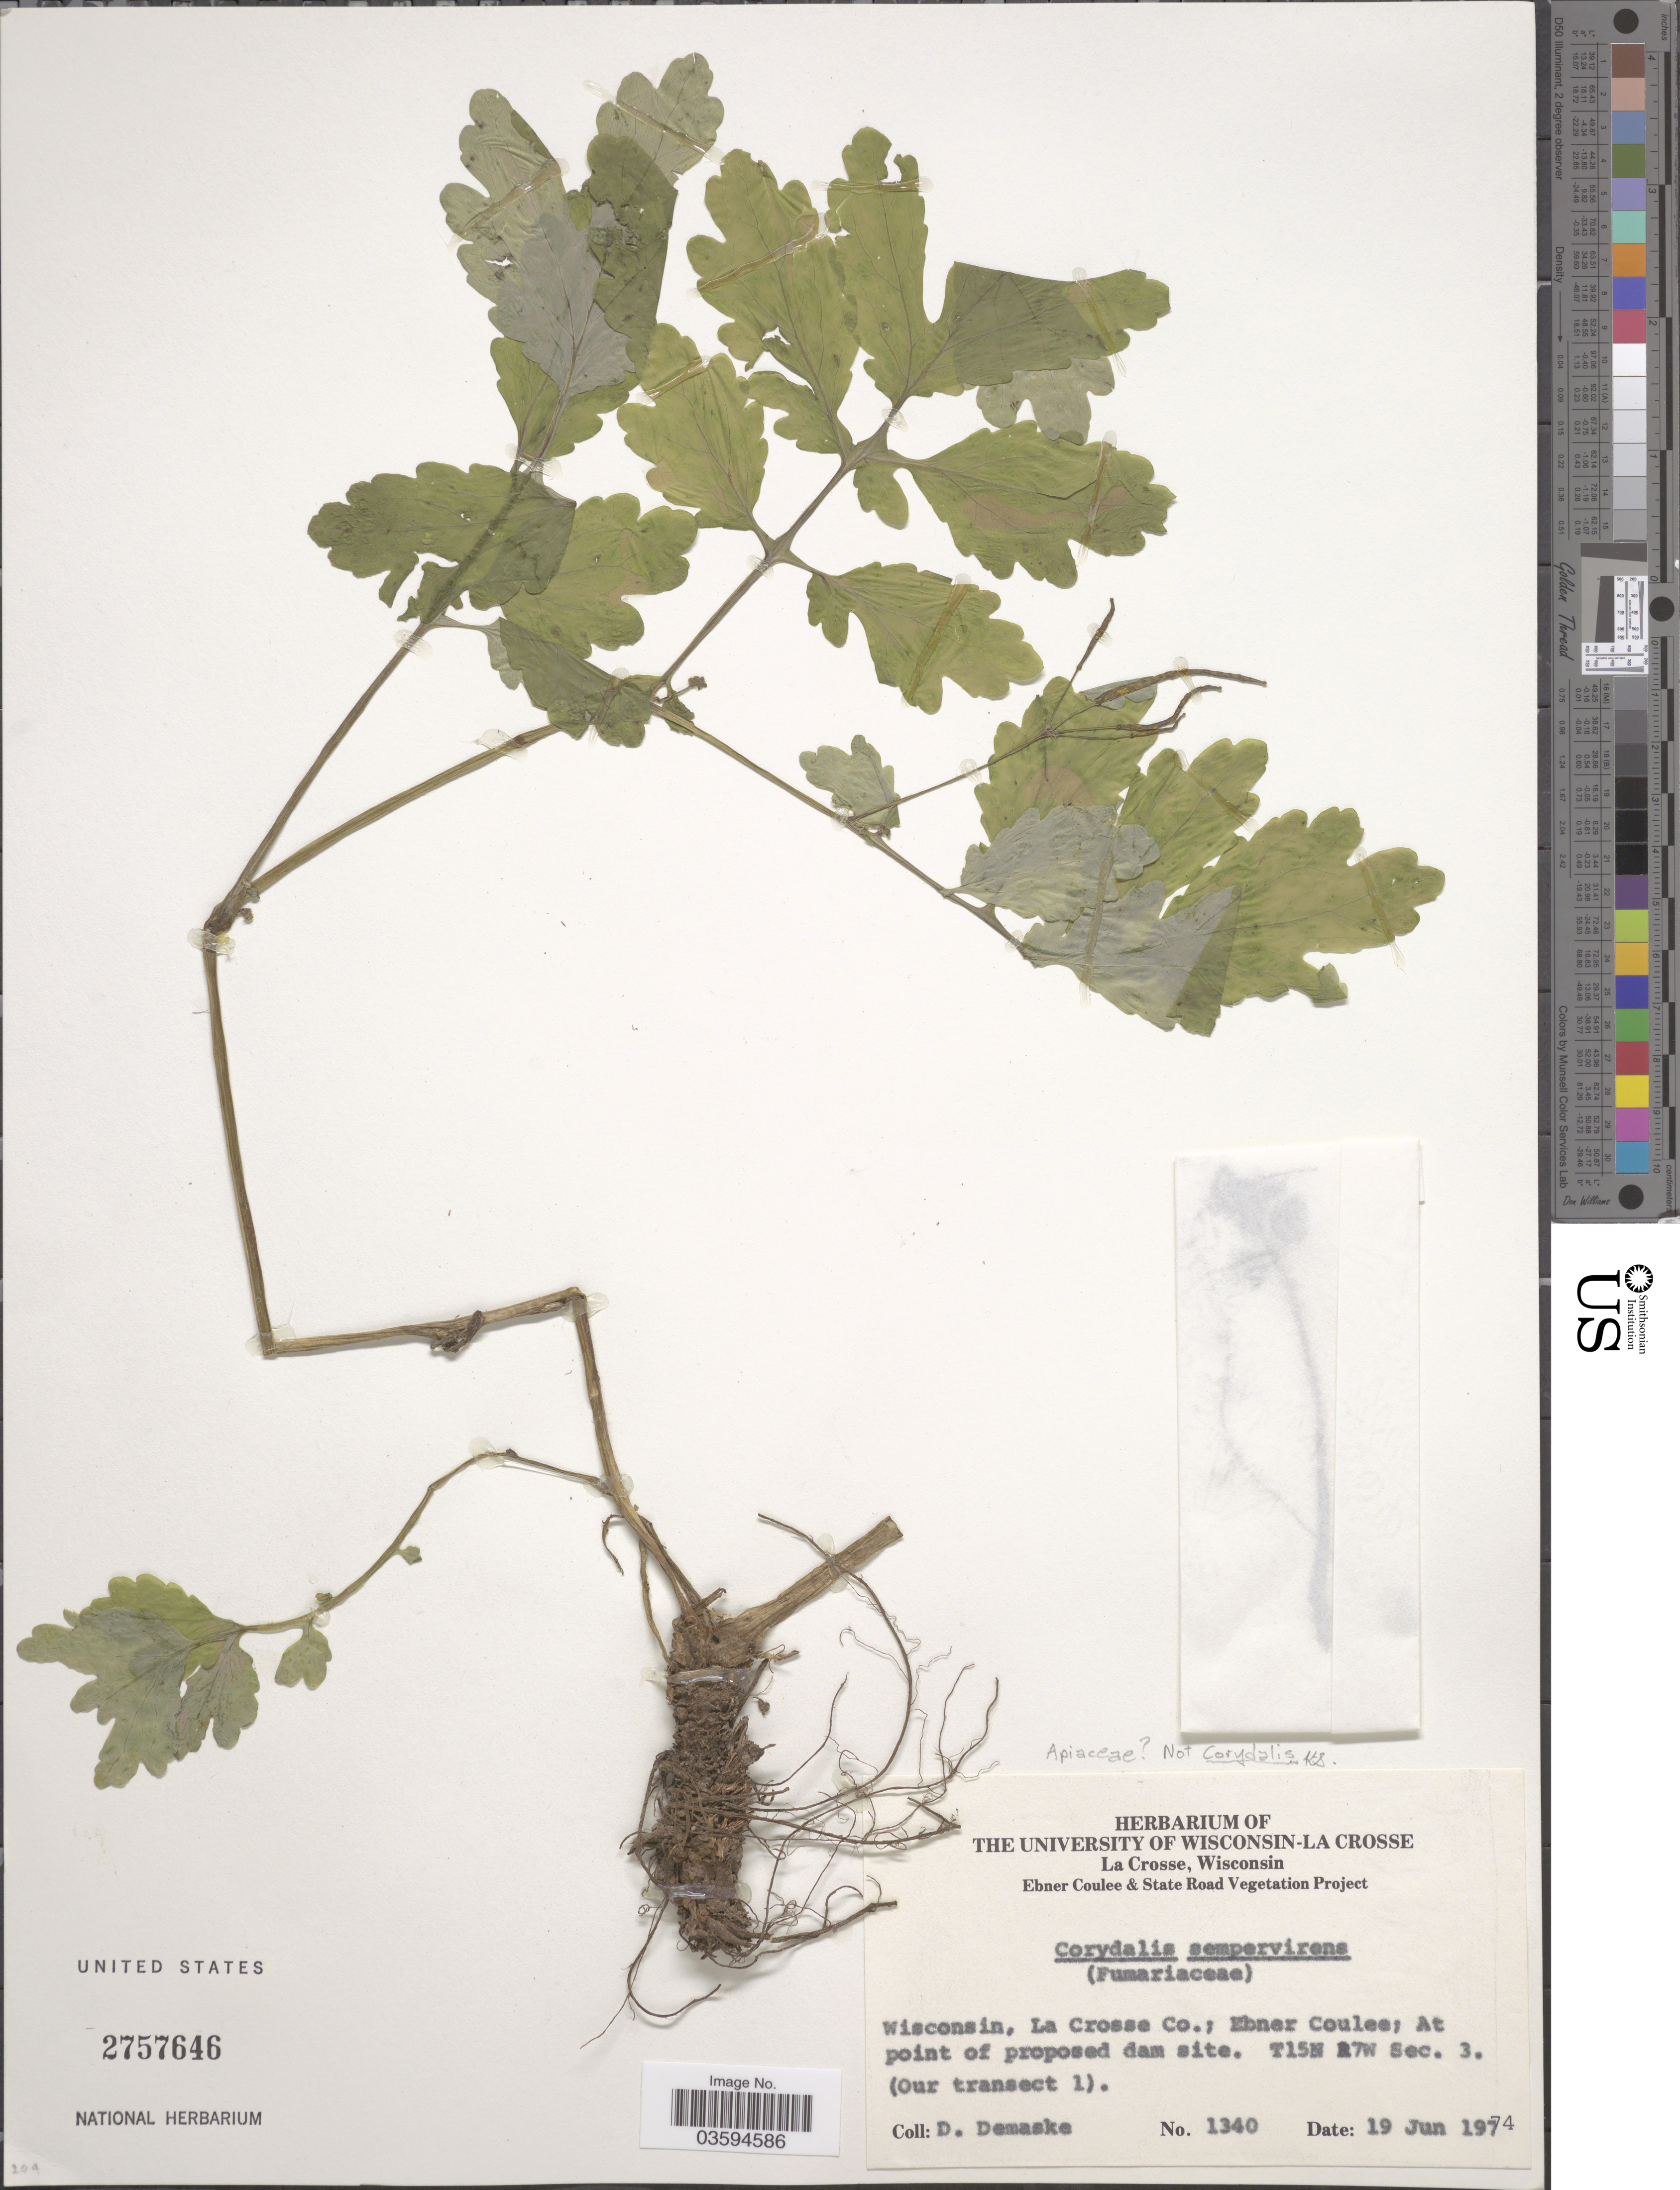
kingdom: Plantae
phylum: Tracheophyta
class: Magnoliopsida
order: Ranunculales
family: Papaveraceae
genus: Chelidonium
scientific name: Chelidonium majus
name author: L.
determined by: Strong, Mark T., (BOT), Smithsonian Institution - National Museum of Natural History (UNITED STATES)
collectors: D. Demaske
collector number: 1340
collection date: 1974-06-19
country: United States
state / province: Wisconsin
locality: La Crosse Co.; Ebner Coulee; At point of proposed dam site. T15N R7W Sec. 3. (Our transect. 1).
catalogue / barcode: US 2757646